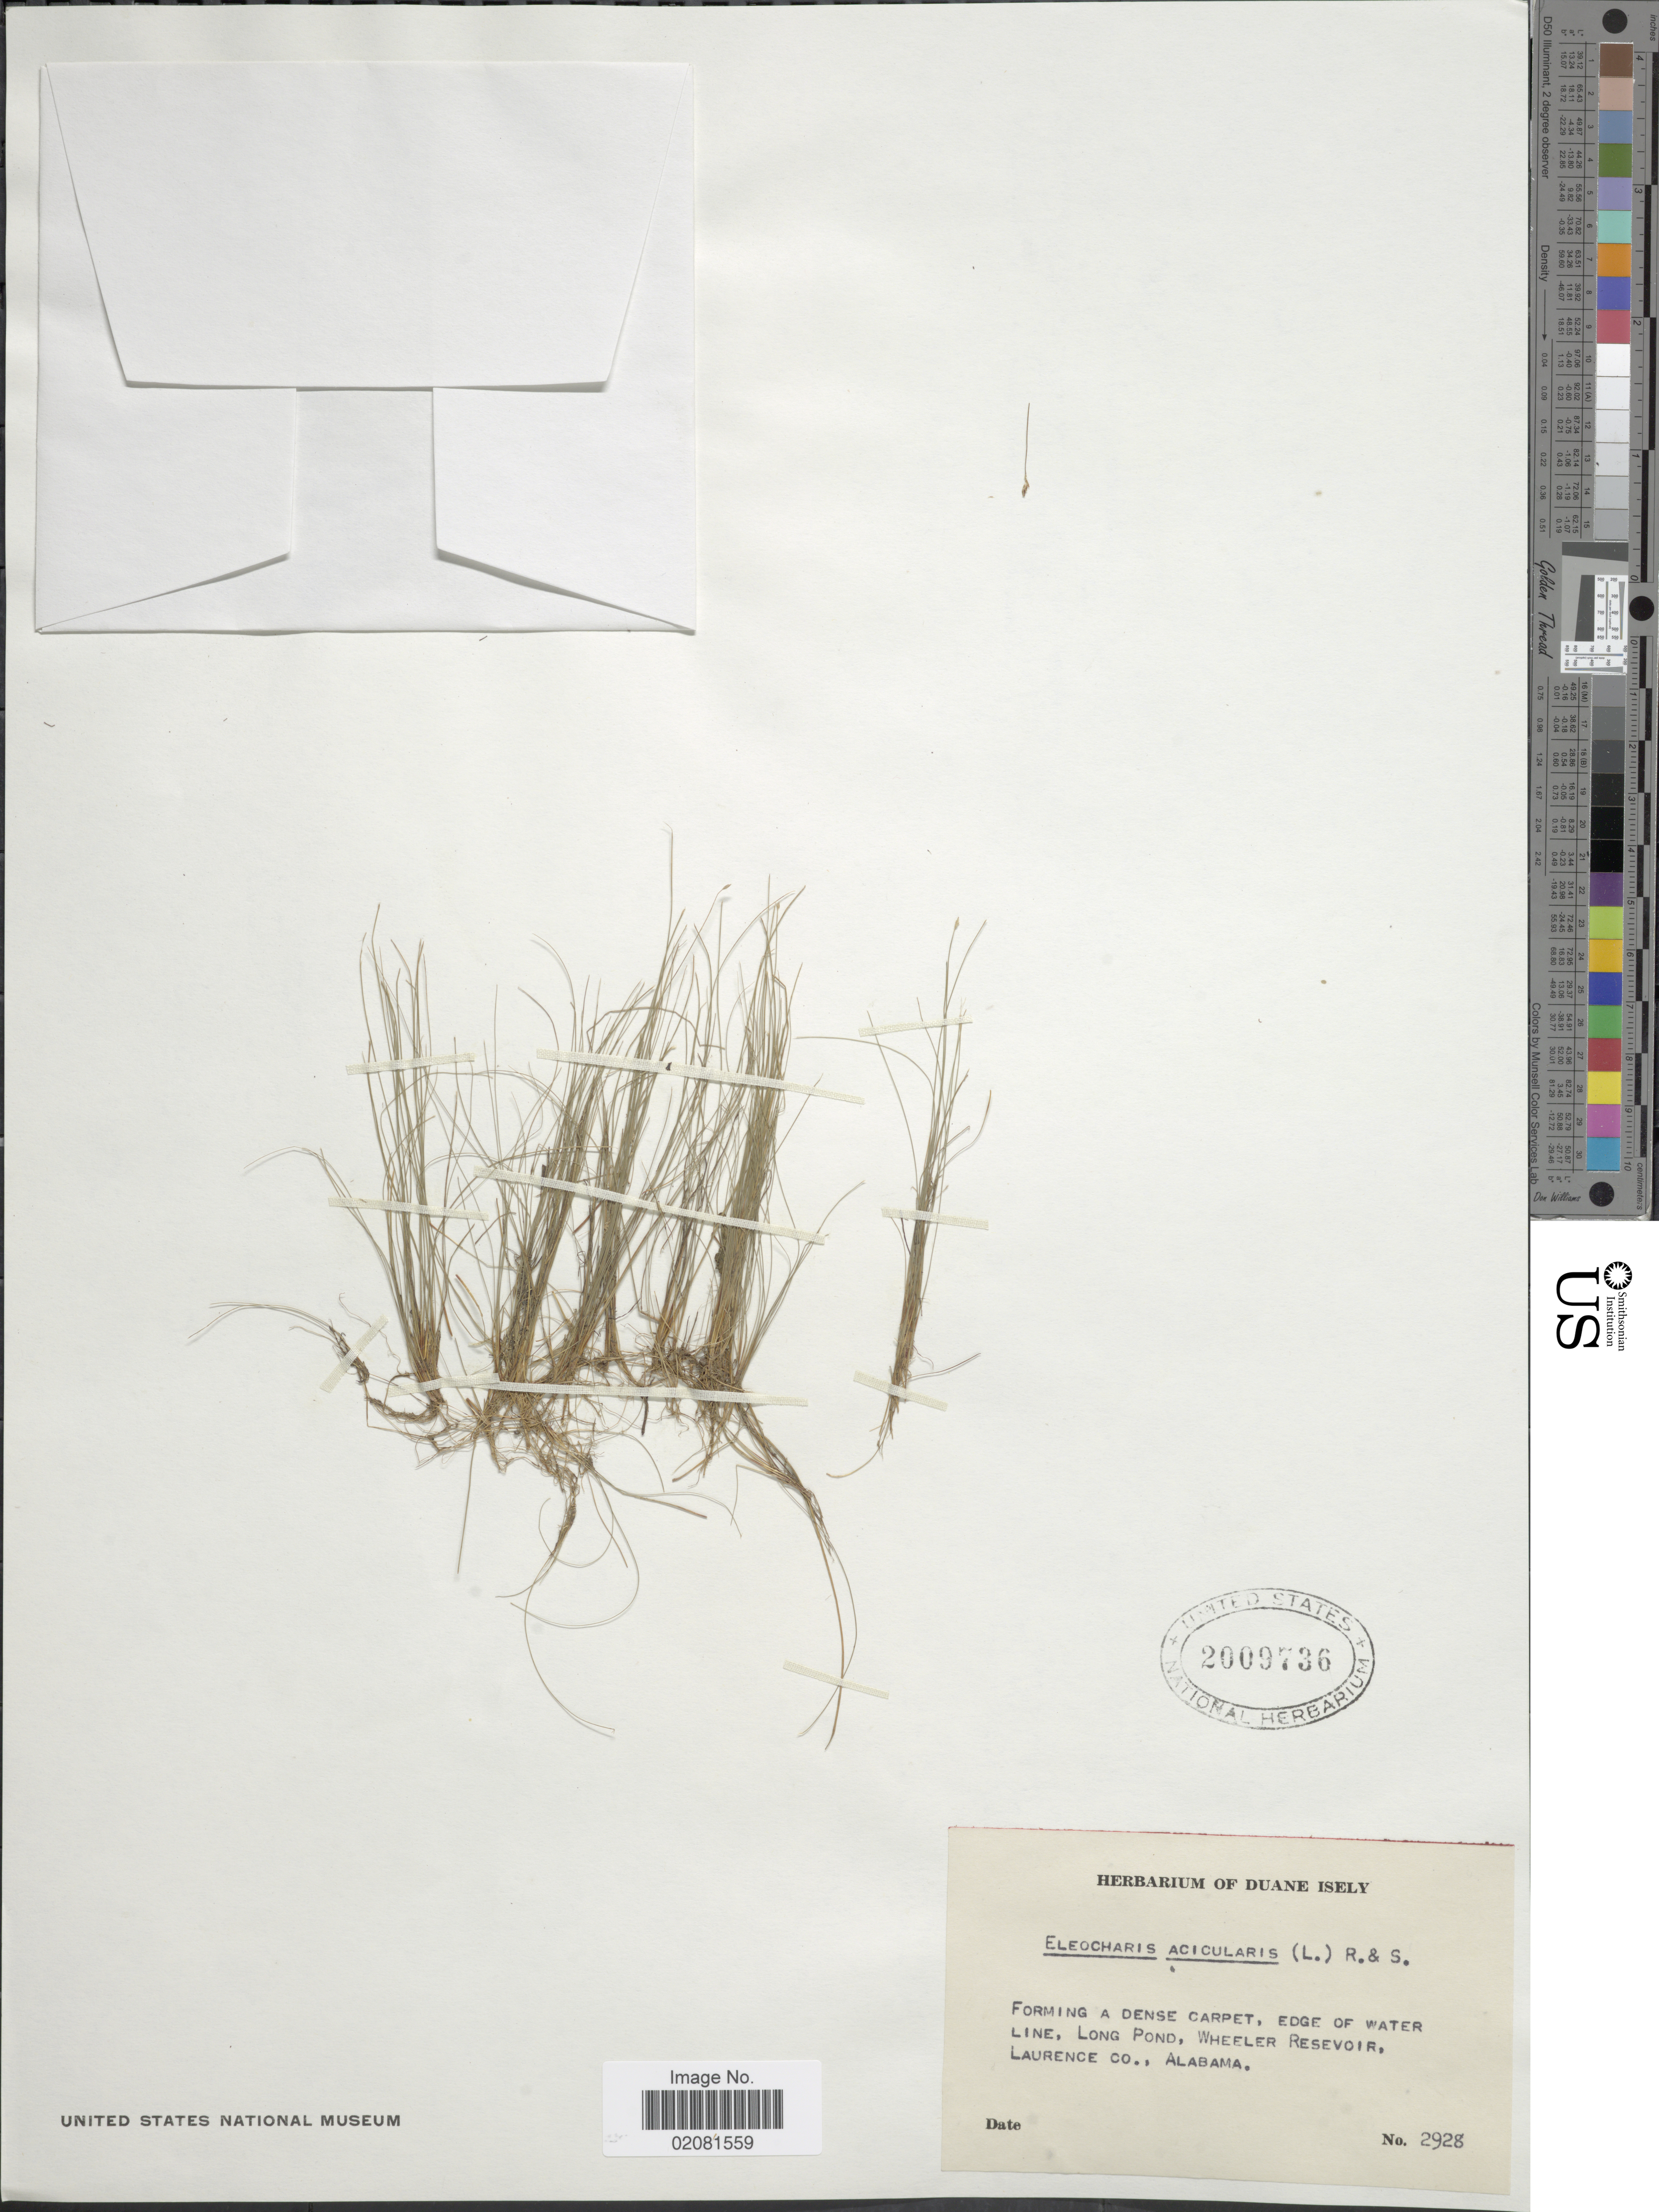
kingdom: Plantae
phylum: Tracheophyta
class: Liliopsida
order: Poales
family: Cyperaceae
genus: Eleocharis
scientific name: Eleocharis acicularis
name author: (L.) Roem. & Schult.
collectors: ex. herb. Duane Isely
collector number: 2928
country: United States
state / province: Alabama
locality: Forming a dense carpet, edge of water line, Long Pond, Wheeler Reservoir, Laurence Co.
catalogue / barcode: US 2009736